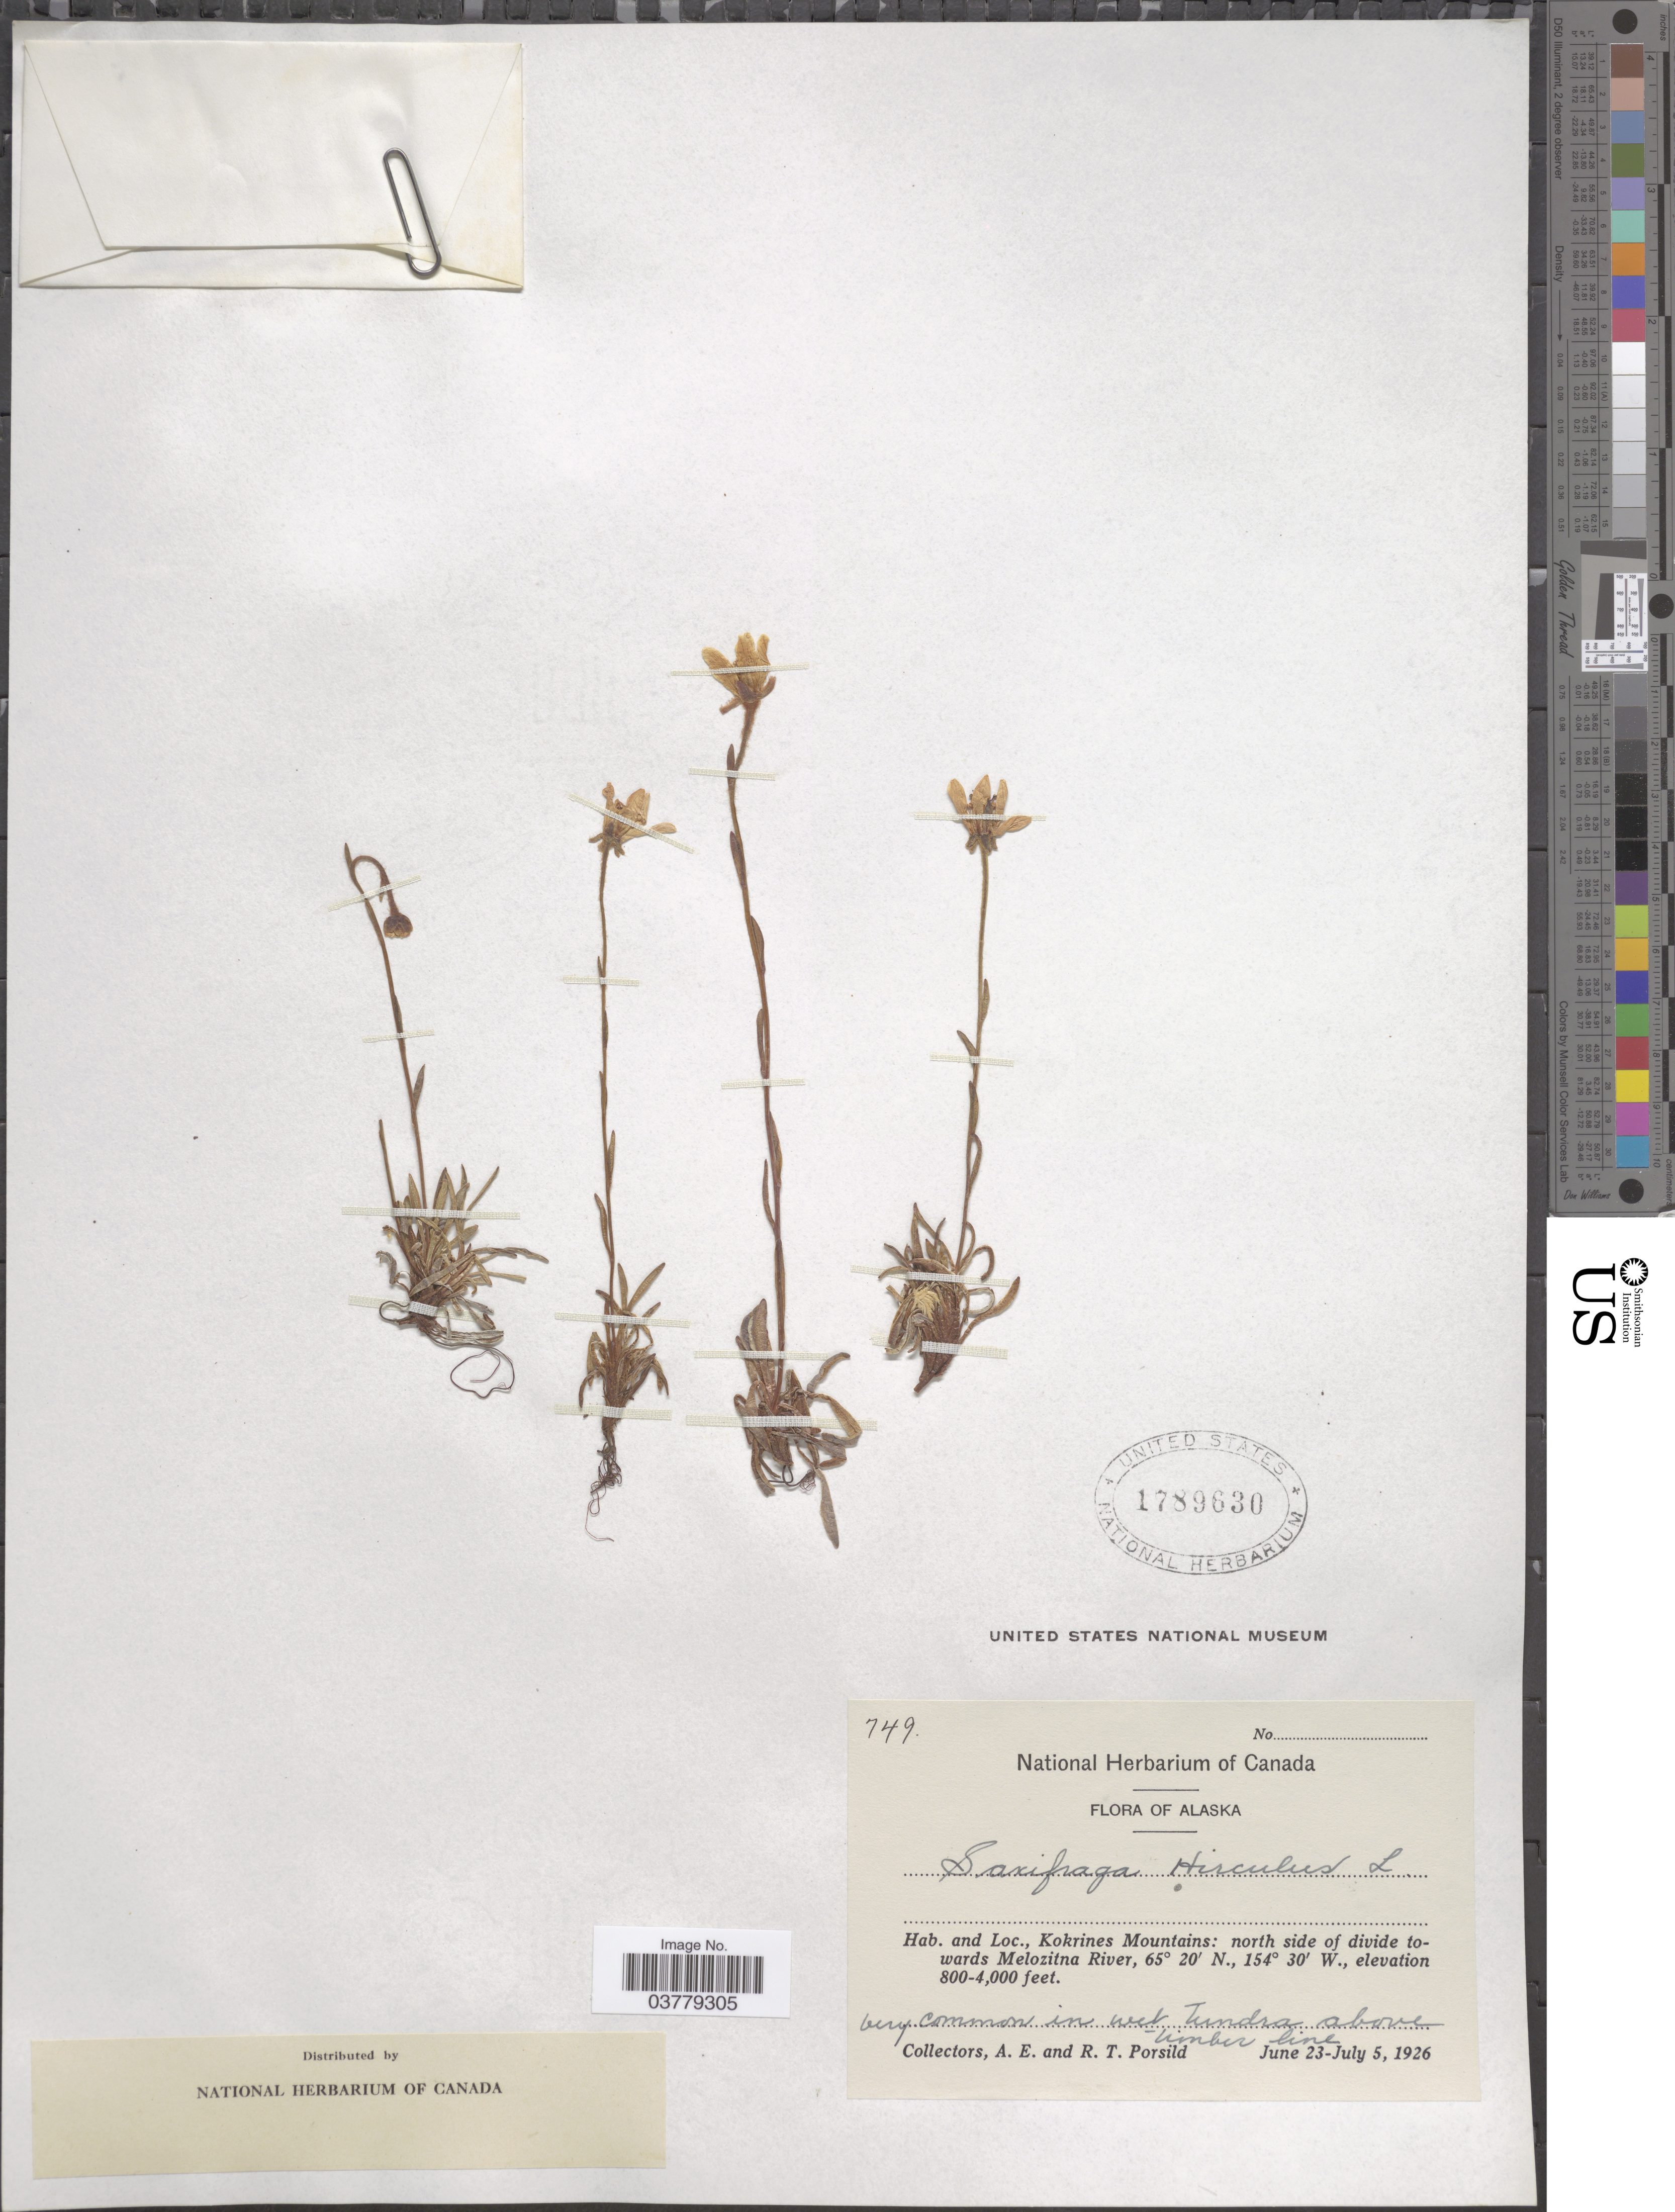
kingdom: Plantae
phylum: Tracheophyta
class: Magnoliopsida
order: Saxifragales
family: Saxifragaceae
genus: Saxifraga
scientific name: Saxifraga hirculus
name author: L.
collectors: A. E. Porsild & R. T. Porsild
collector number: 749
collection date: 1926-06-23/1926-07-05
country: United States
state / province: Alaska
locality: Kokrines Mountains: north side of divide towards Melozitna River.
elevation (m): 244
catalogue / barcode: US 1789630